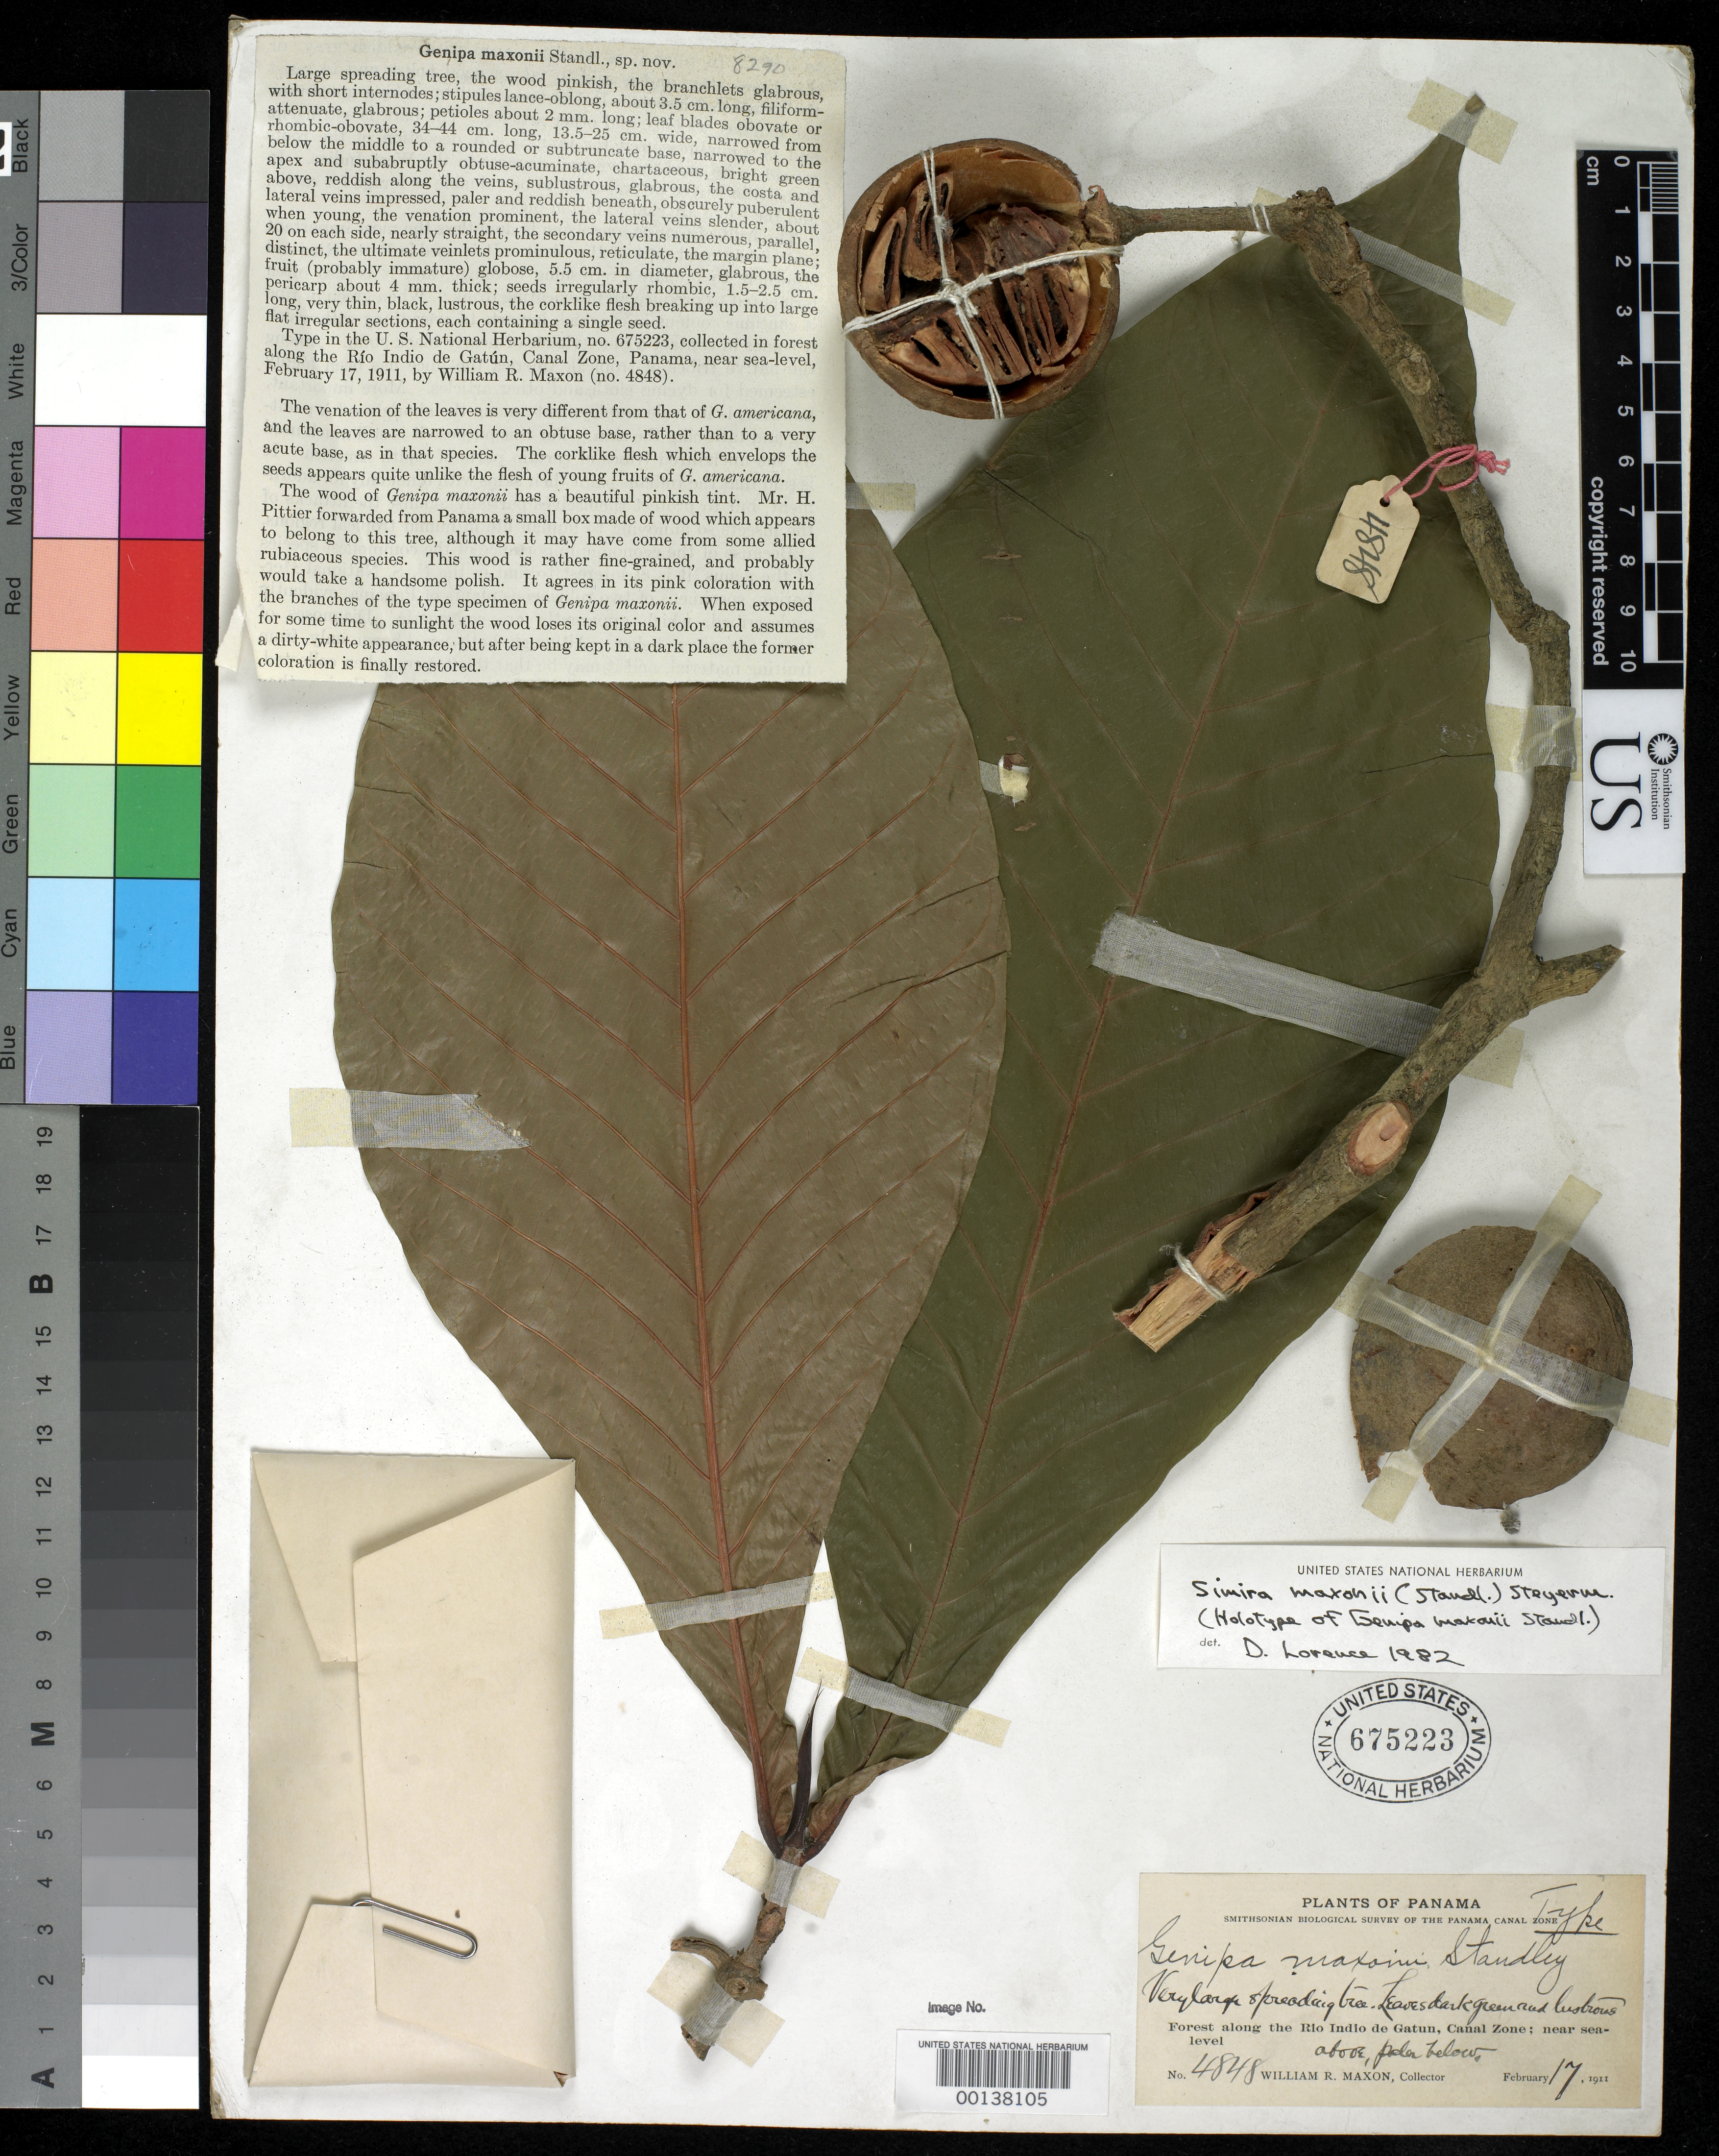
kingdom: Plantae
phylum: Tracheophyta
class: Magnoliopsida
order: Gentianales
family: Rubiaceae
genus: Genipa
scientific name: Genipa maxonii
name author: Standl.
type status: Holotype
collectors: W. R. Maxon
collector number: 4848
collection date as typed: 17 Feb 1911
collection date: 1911-02-17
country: Panama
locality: Rio Indio de Gatun.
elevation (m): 10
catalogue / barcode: US 675223